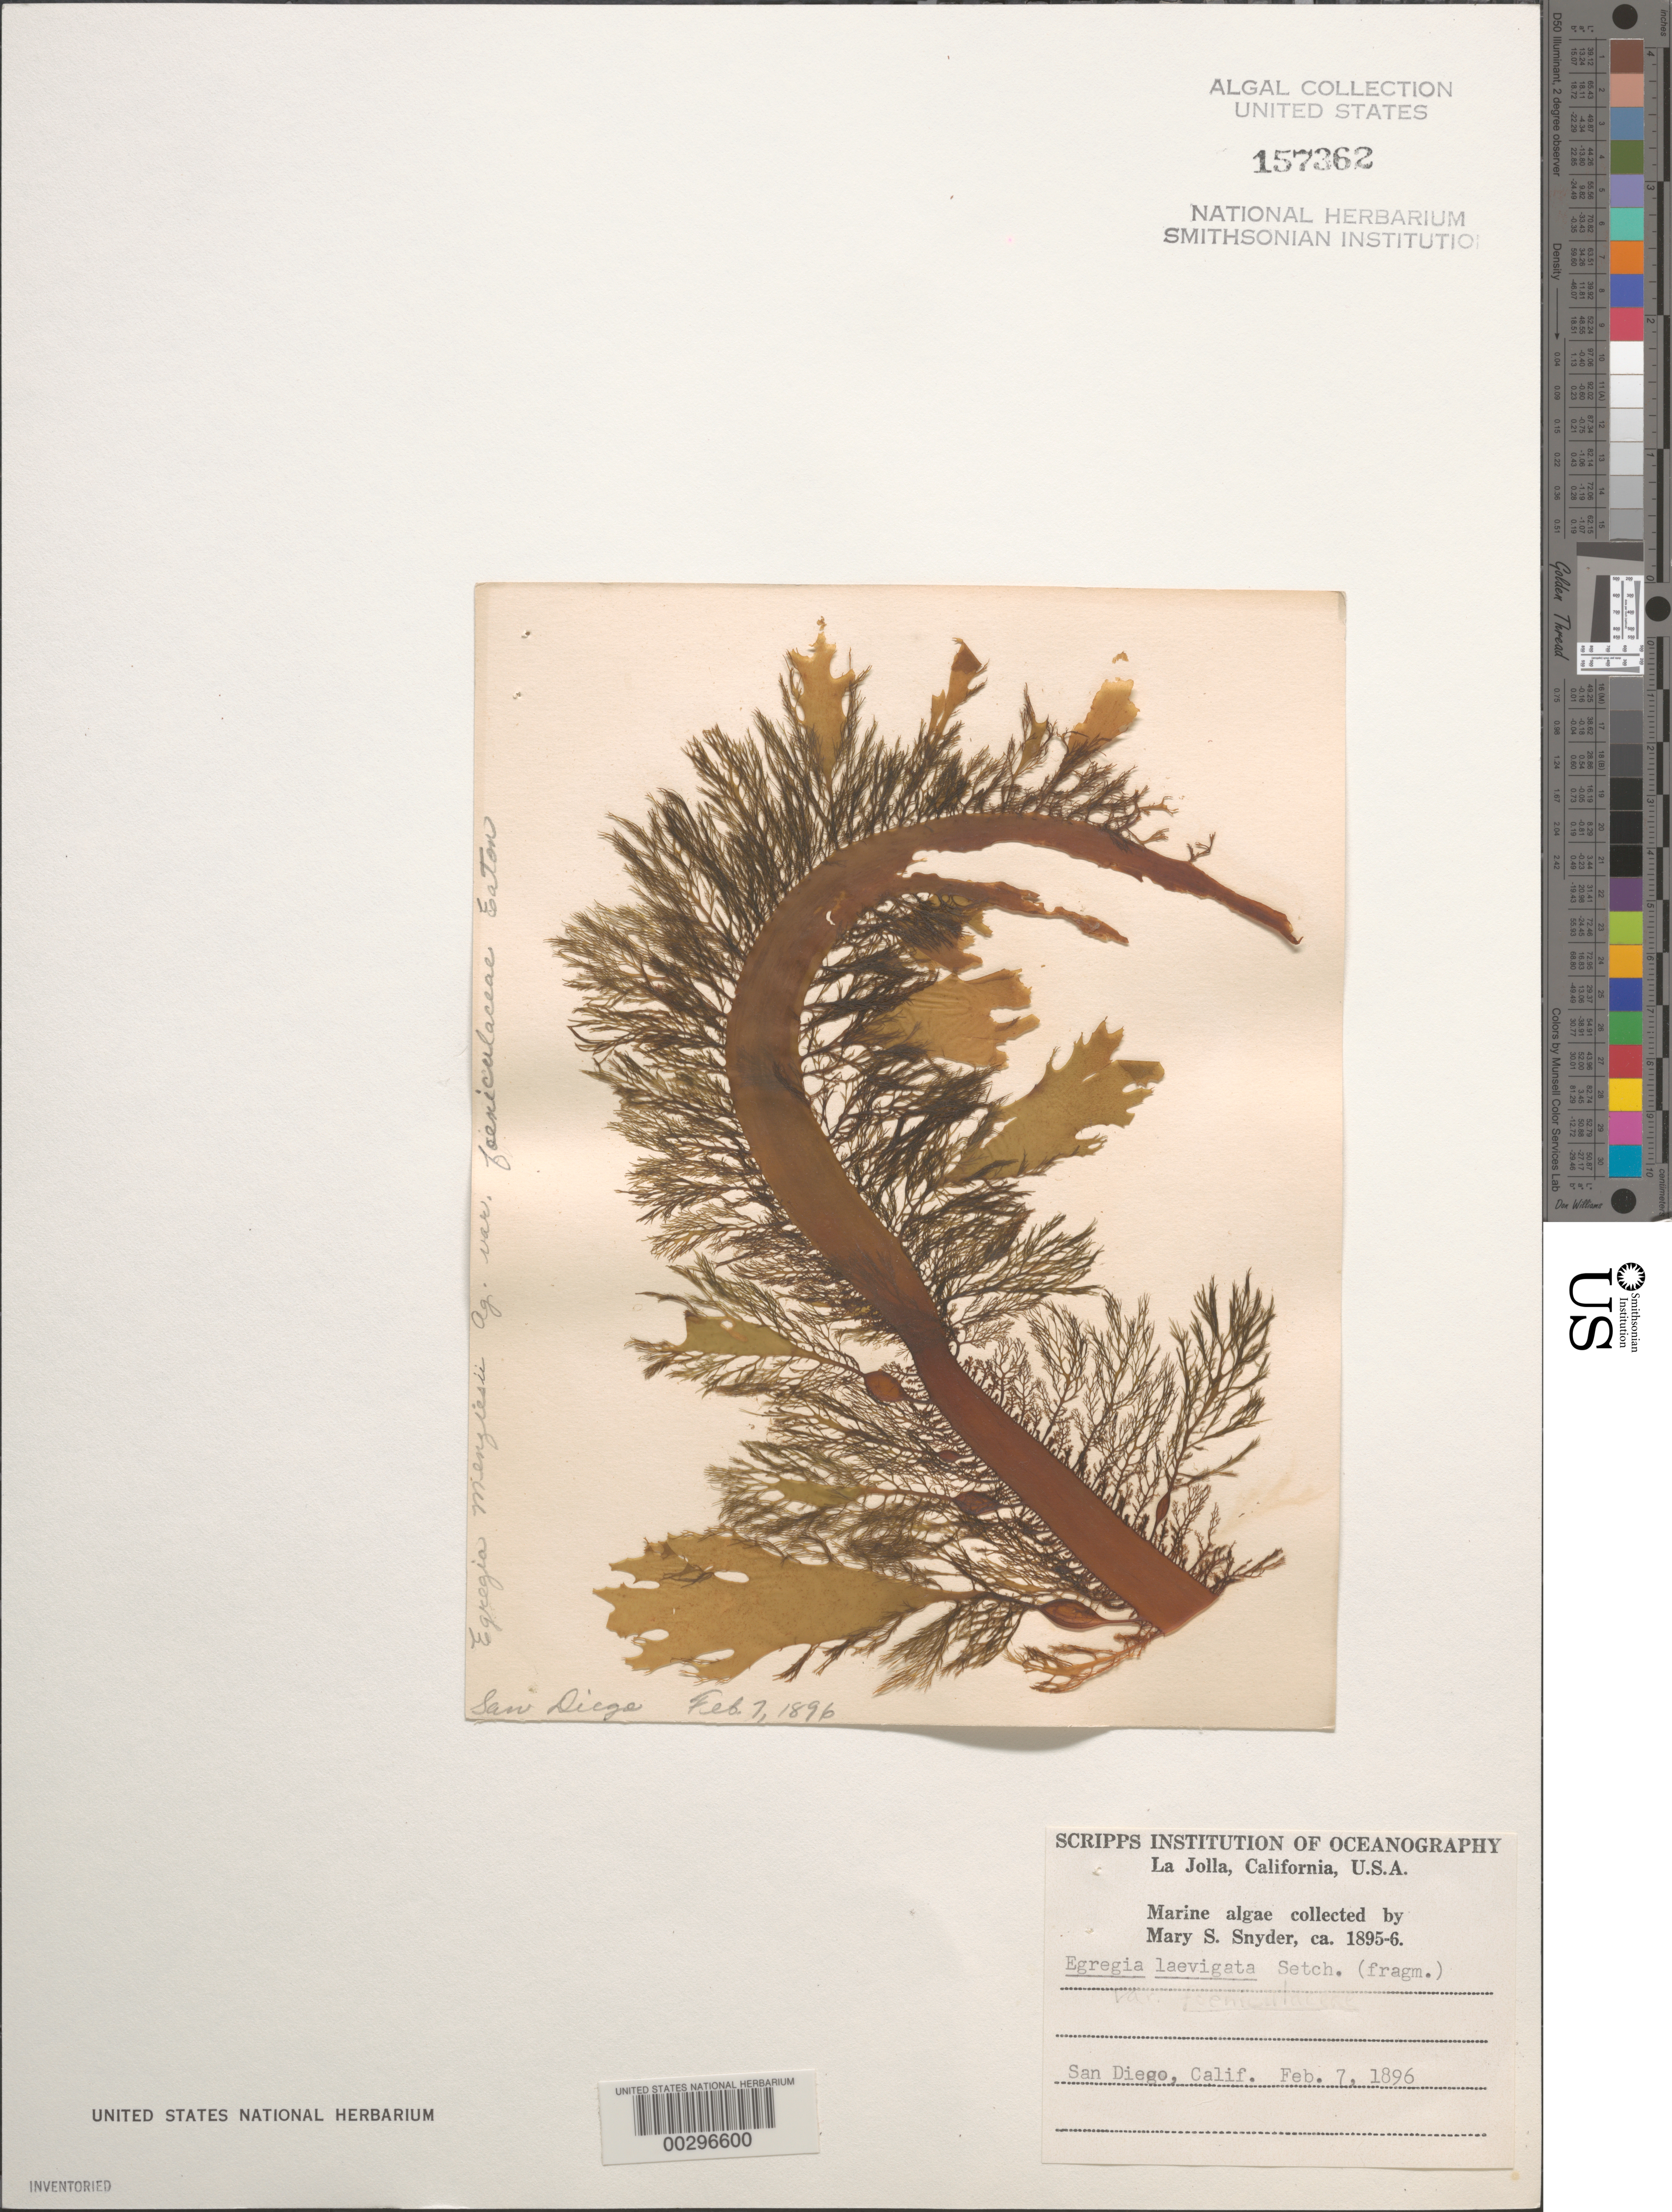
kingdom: Chromista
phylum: Ochrophyta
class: Phaeophyceae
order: Laminariales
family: Lessoniaceae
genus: Egregia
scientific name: Egregia menziesii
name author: (Turner) Aresch.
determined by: Algae name updating Project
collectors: M. Snyder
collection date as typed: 07 Feb 1896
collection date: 1896-02-07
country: United States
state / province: California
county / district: San Diego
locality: San Diego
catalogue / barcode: US 157362